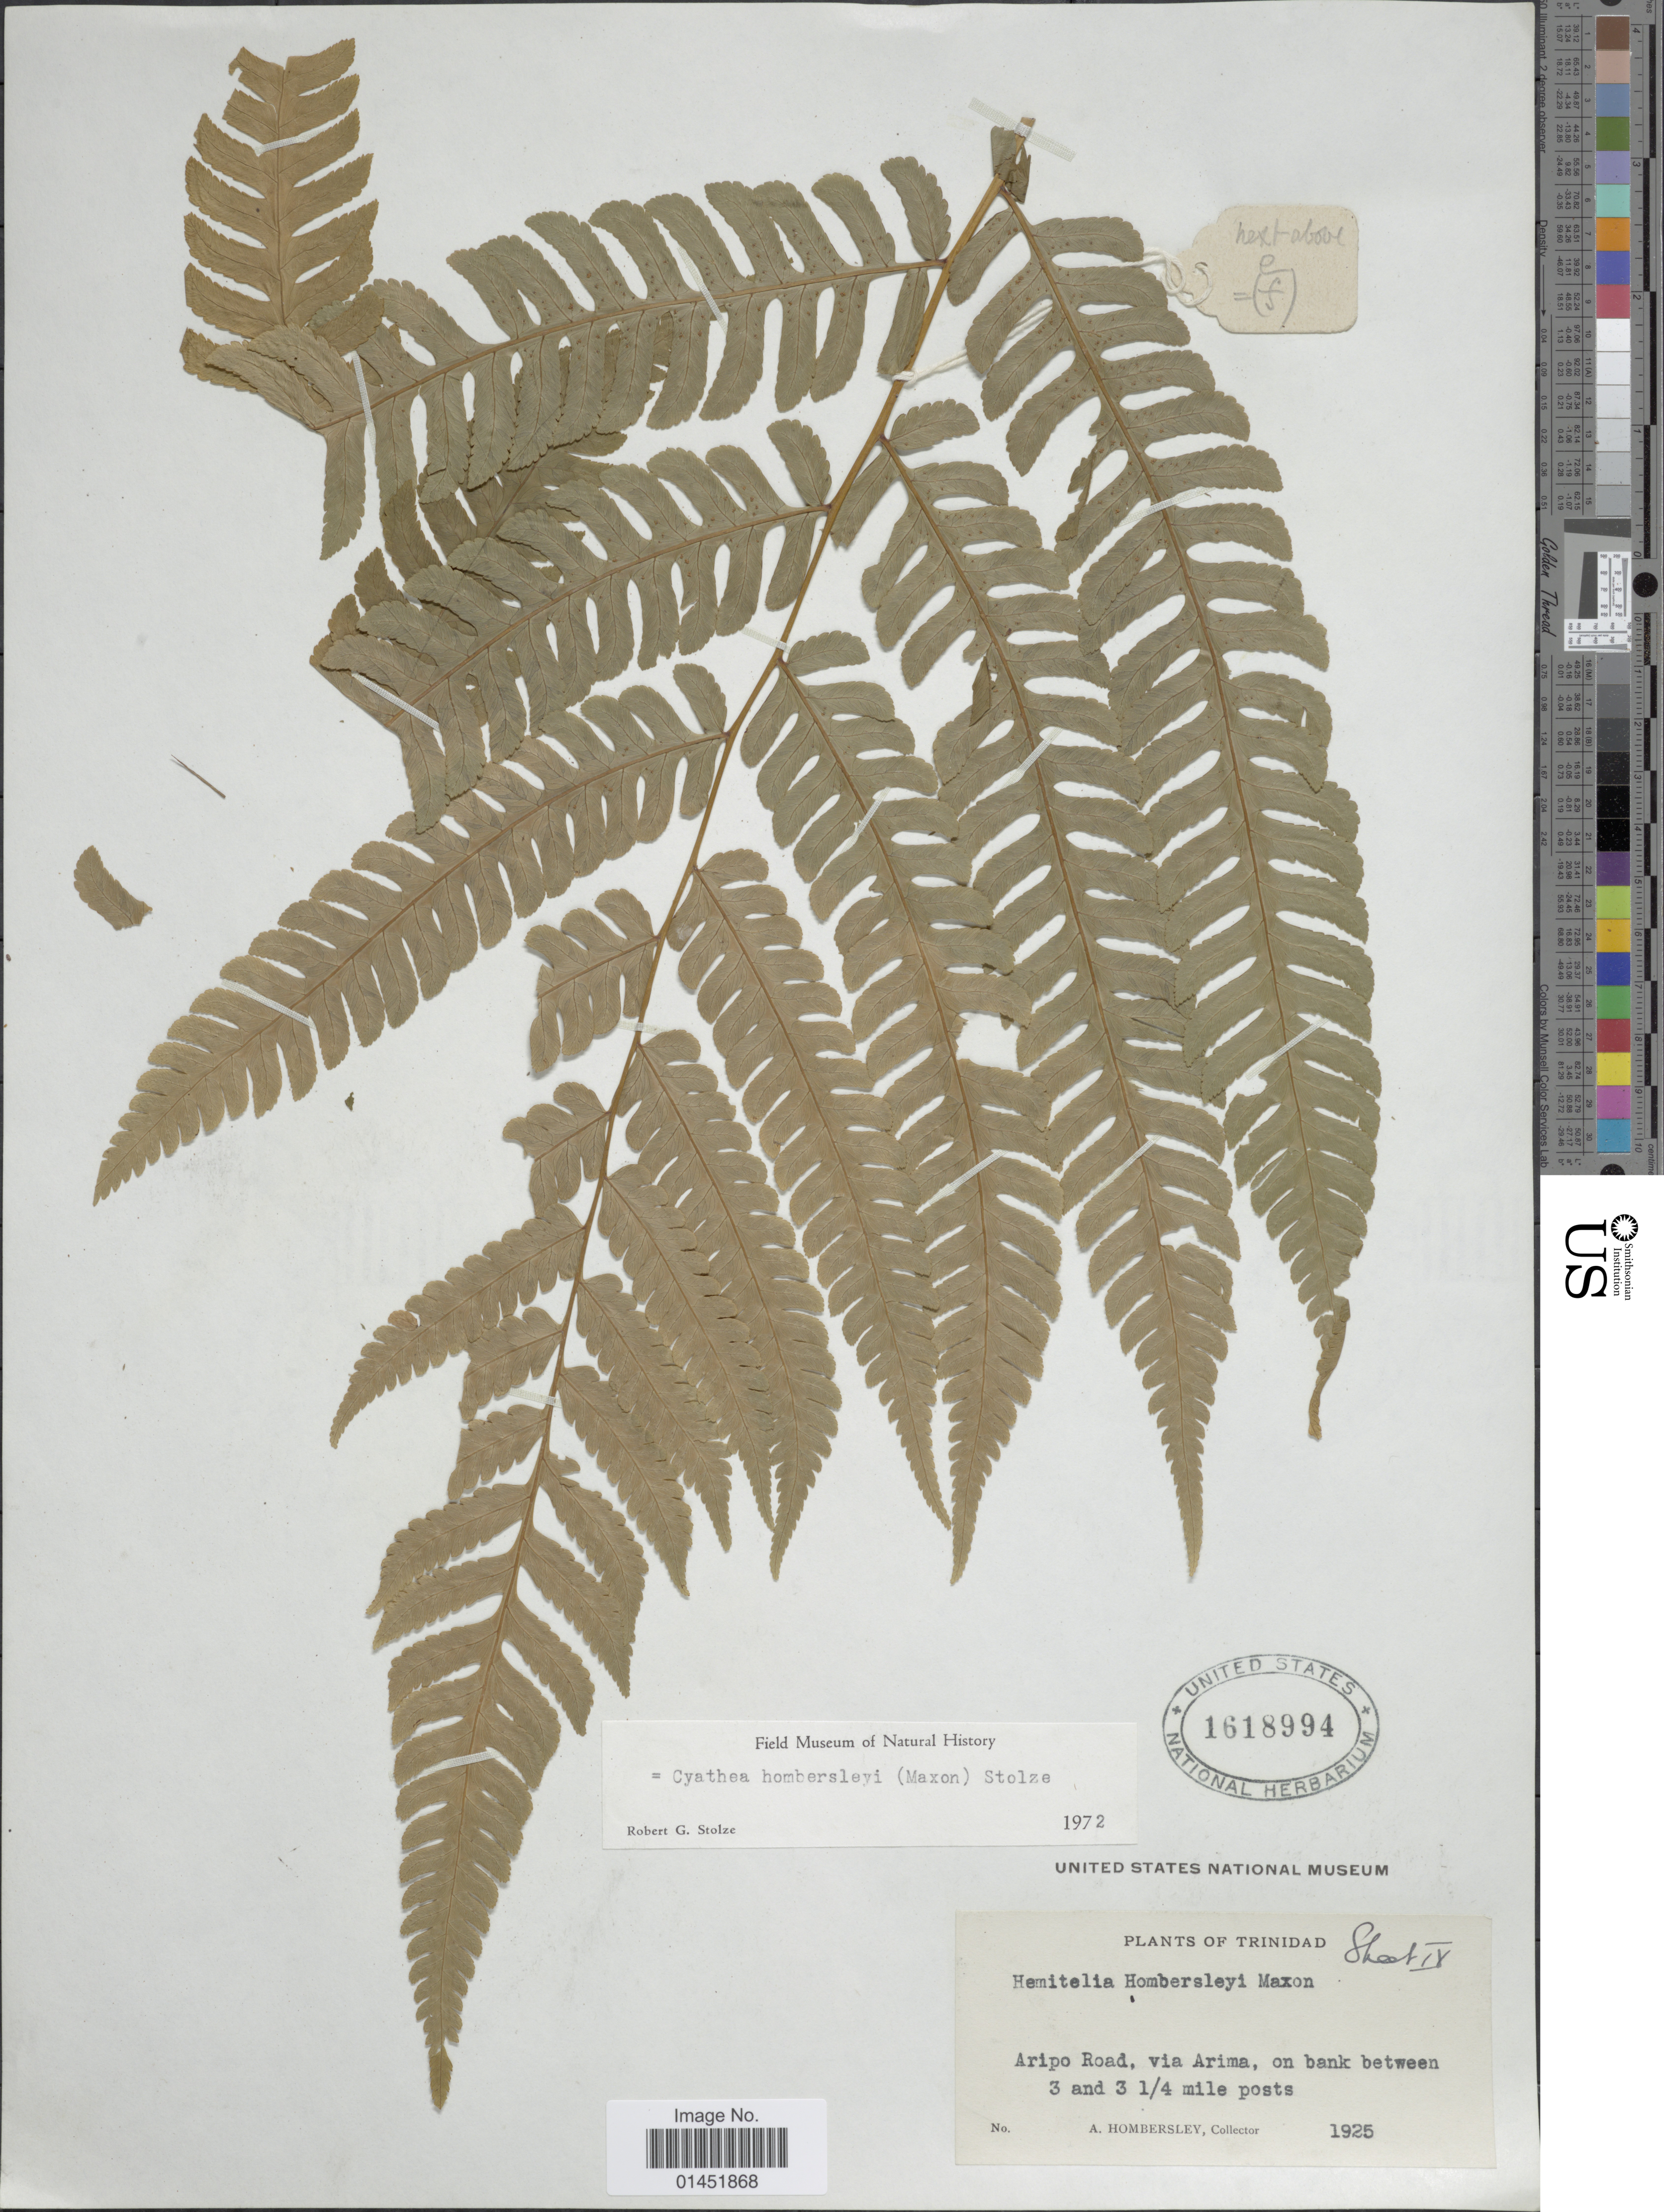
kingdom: Plantae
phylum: Tracheophyta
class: Polypodiopsida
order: Cyatheales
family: Cyatheaceae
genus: Cyathea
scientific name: Cyathea hombersleyi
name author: (Maxon) Stolze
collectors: A. Hombersley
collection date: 1925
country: Trinidad and Tobago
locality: Trinidad, Aripo Road, via Arima, on bank between 3 and 3 ¼ mile posts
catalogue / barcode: US 1618994